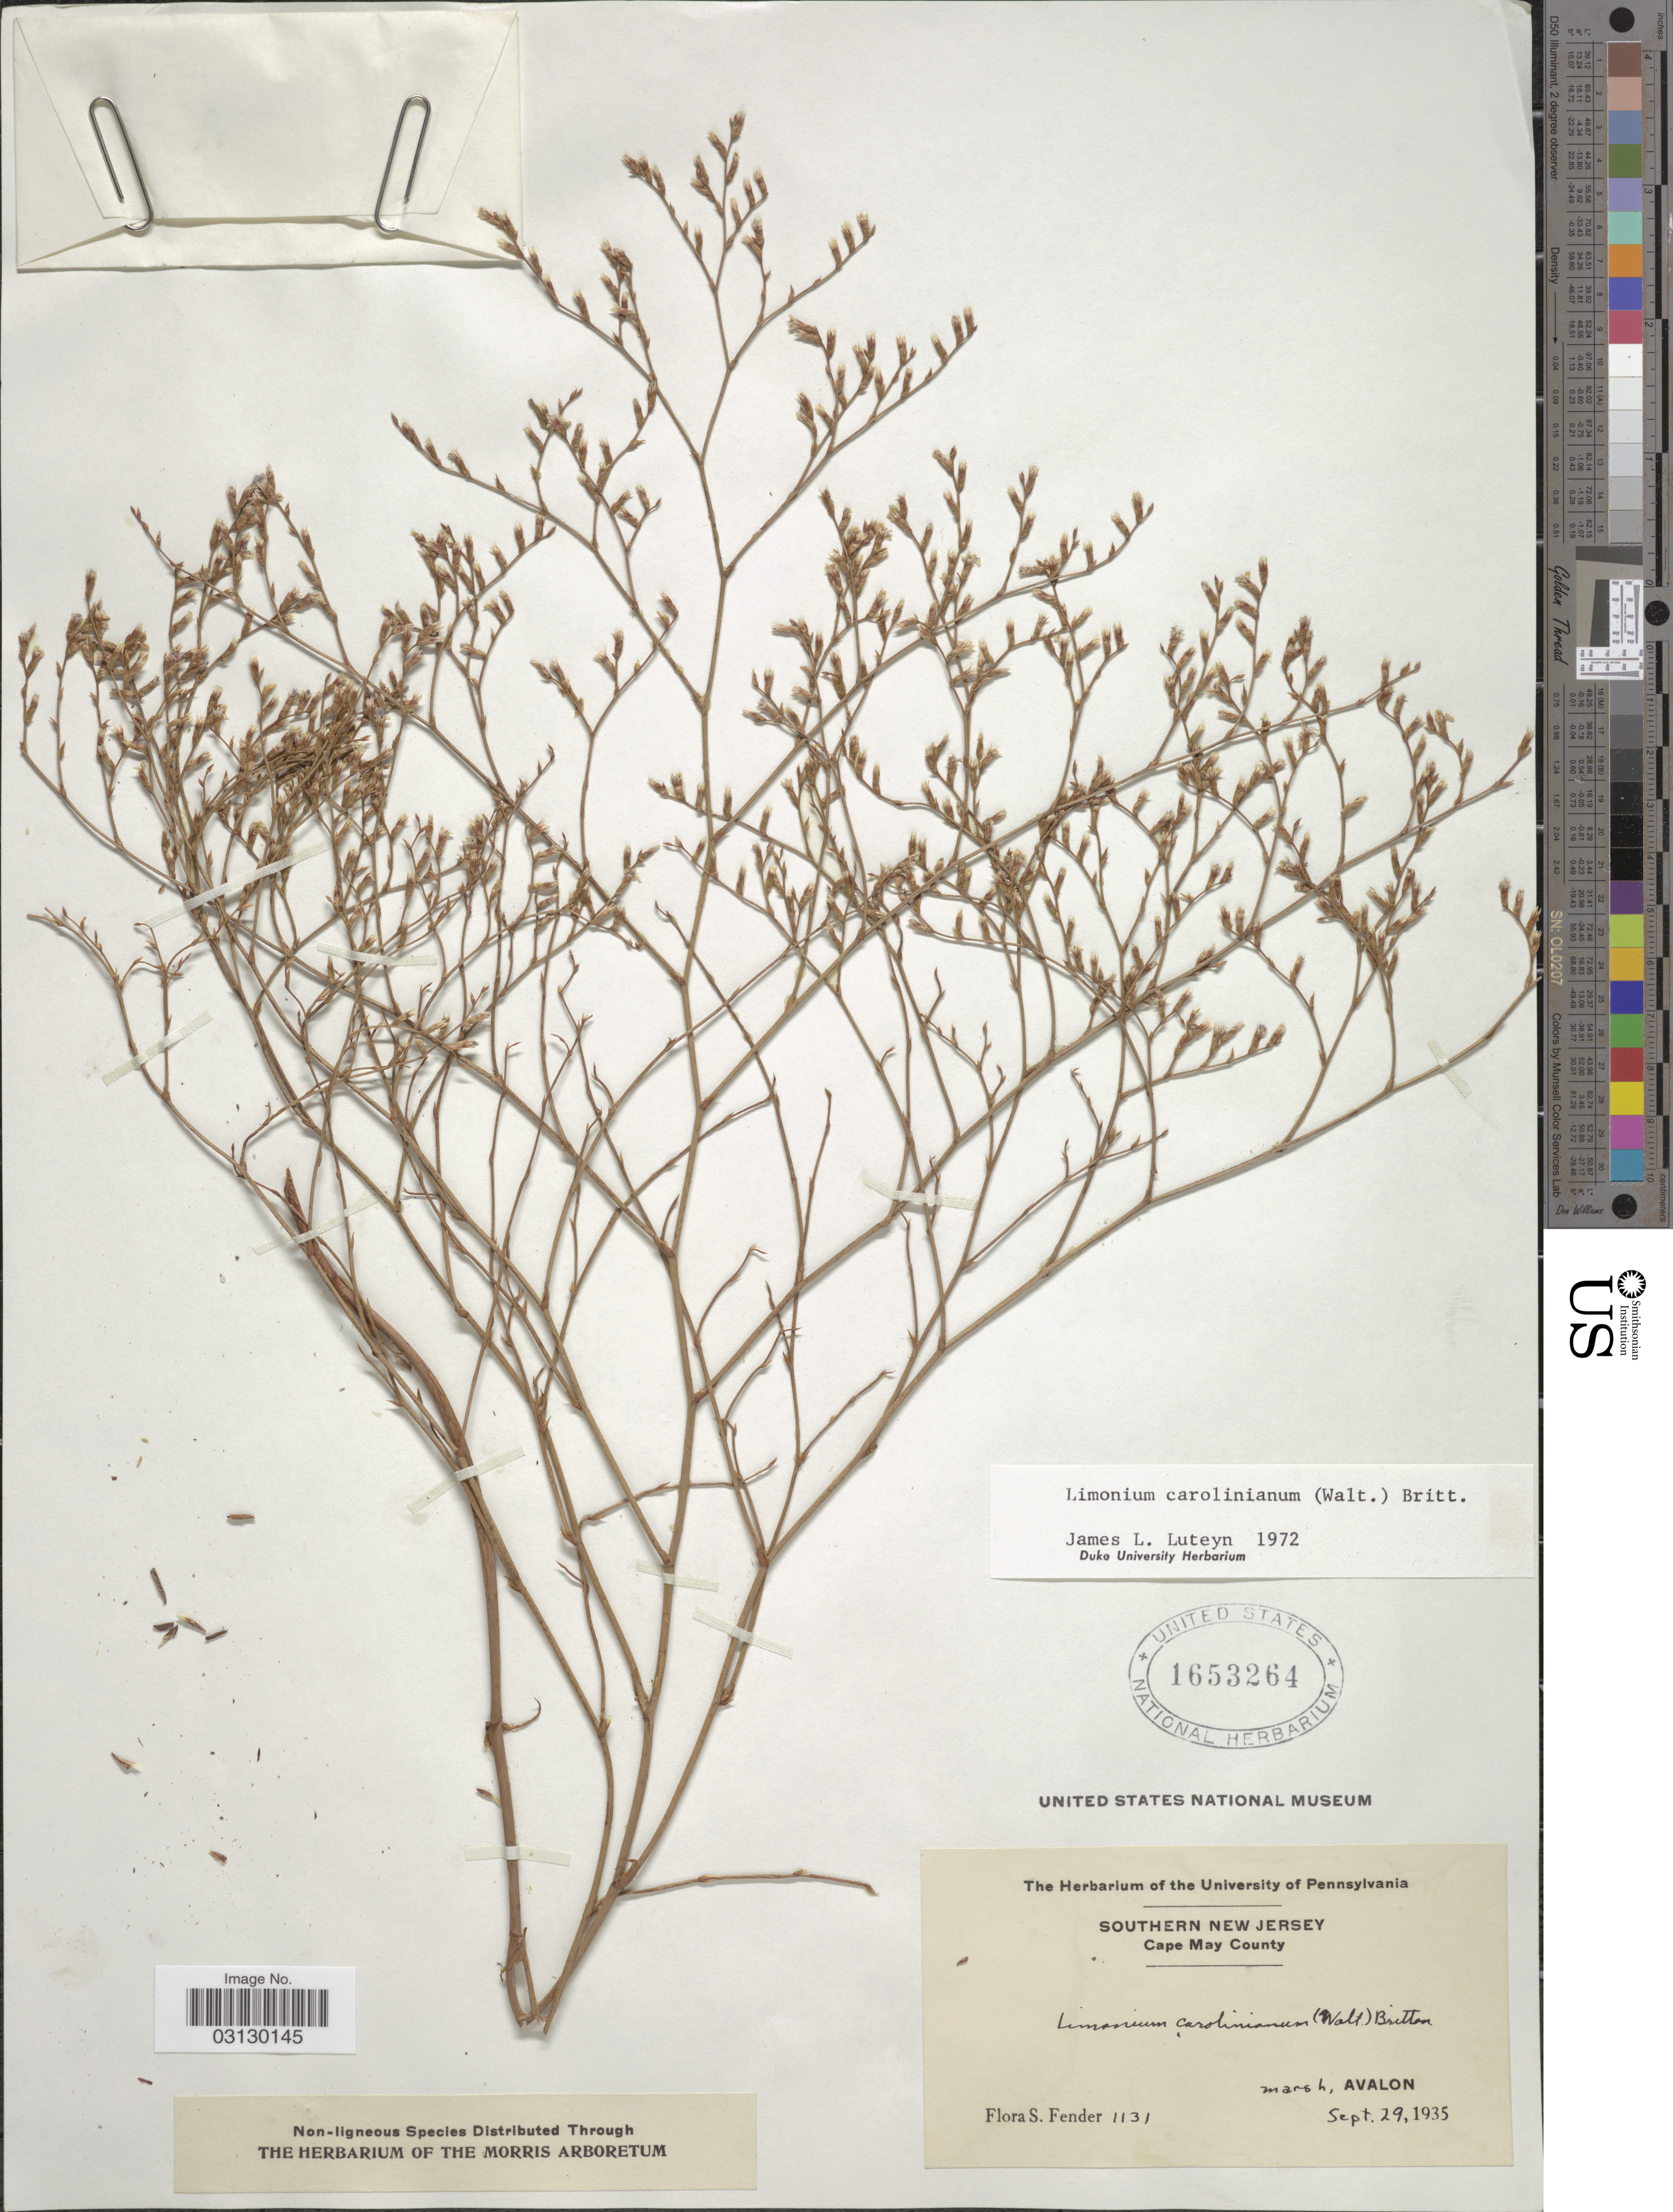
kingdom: Plantae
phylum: Tracheophyta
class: Magnoliopsida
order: Caryophyllales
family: Plumbaginaceae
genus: Limonium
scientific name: Limonium carolinianum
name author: (Walter) Britton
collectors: F. Fender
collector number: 1131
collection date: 1935-09-29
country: United States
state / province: New Jersey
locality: Southern New Jersey. Cape May County. Avalon.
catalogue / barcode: US 1653264